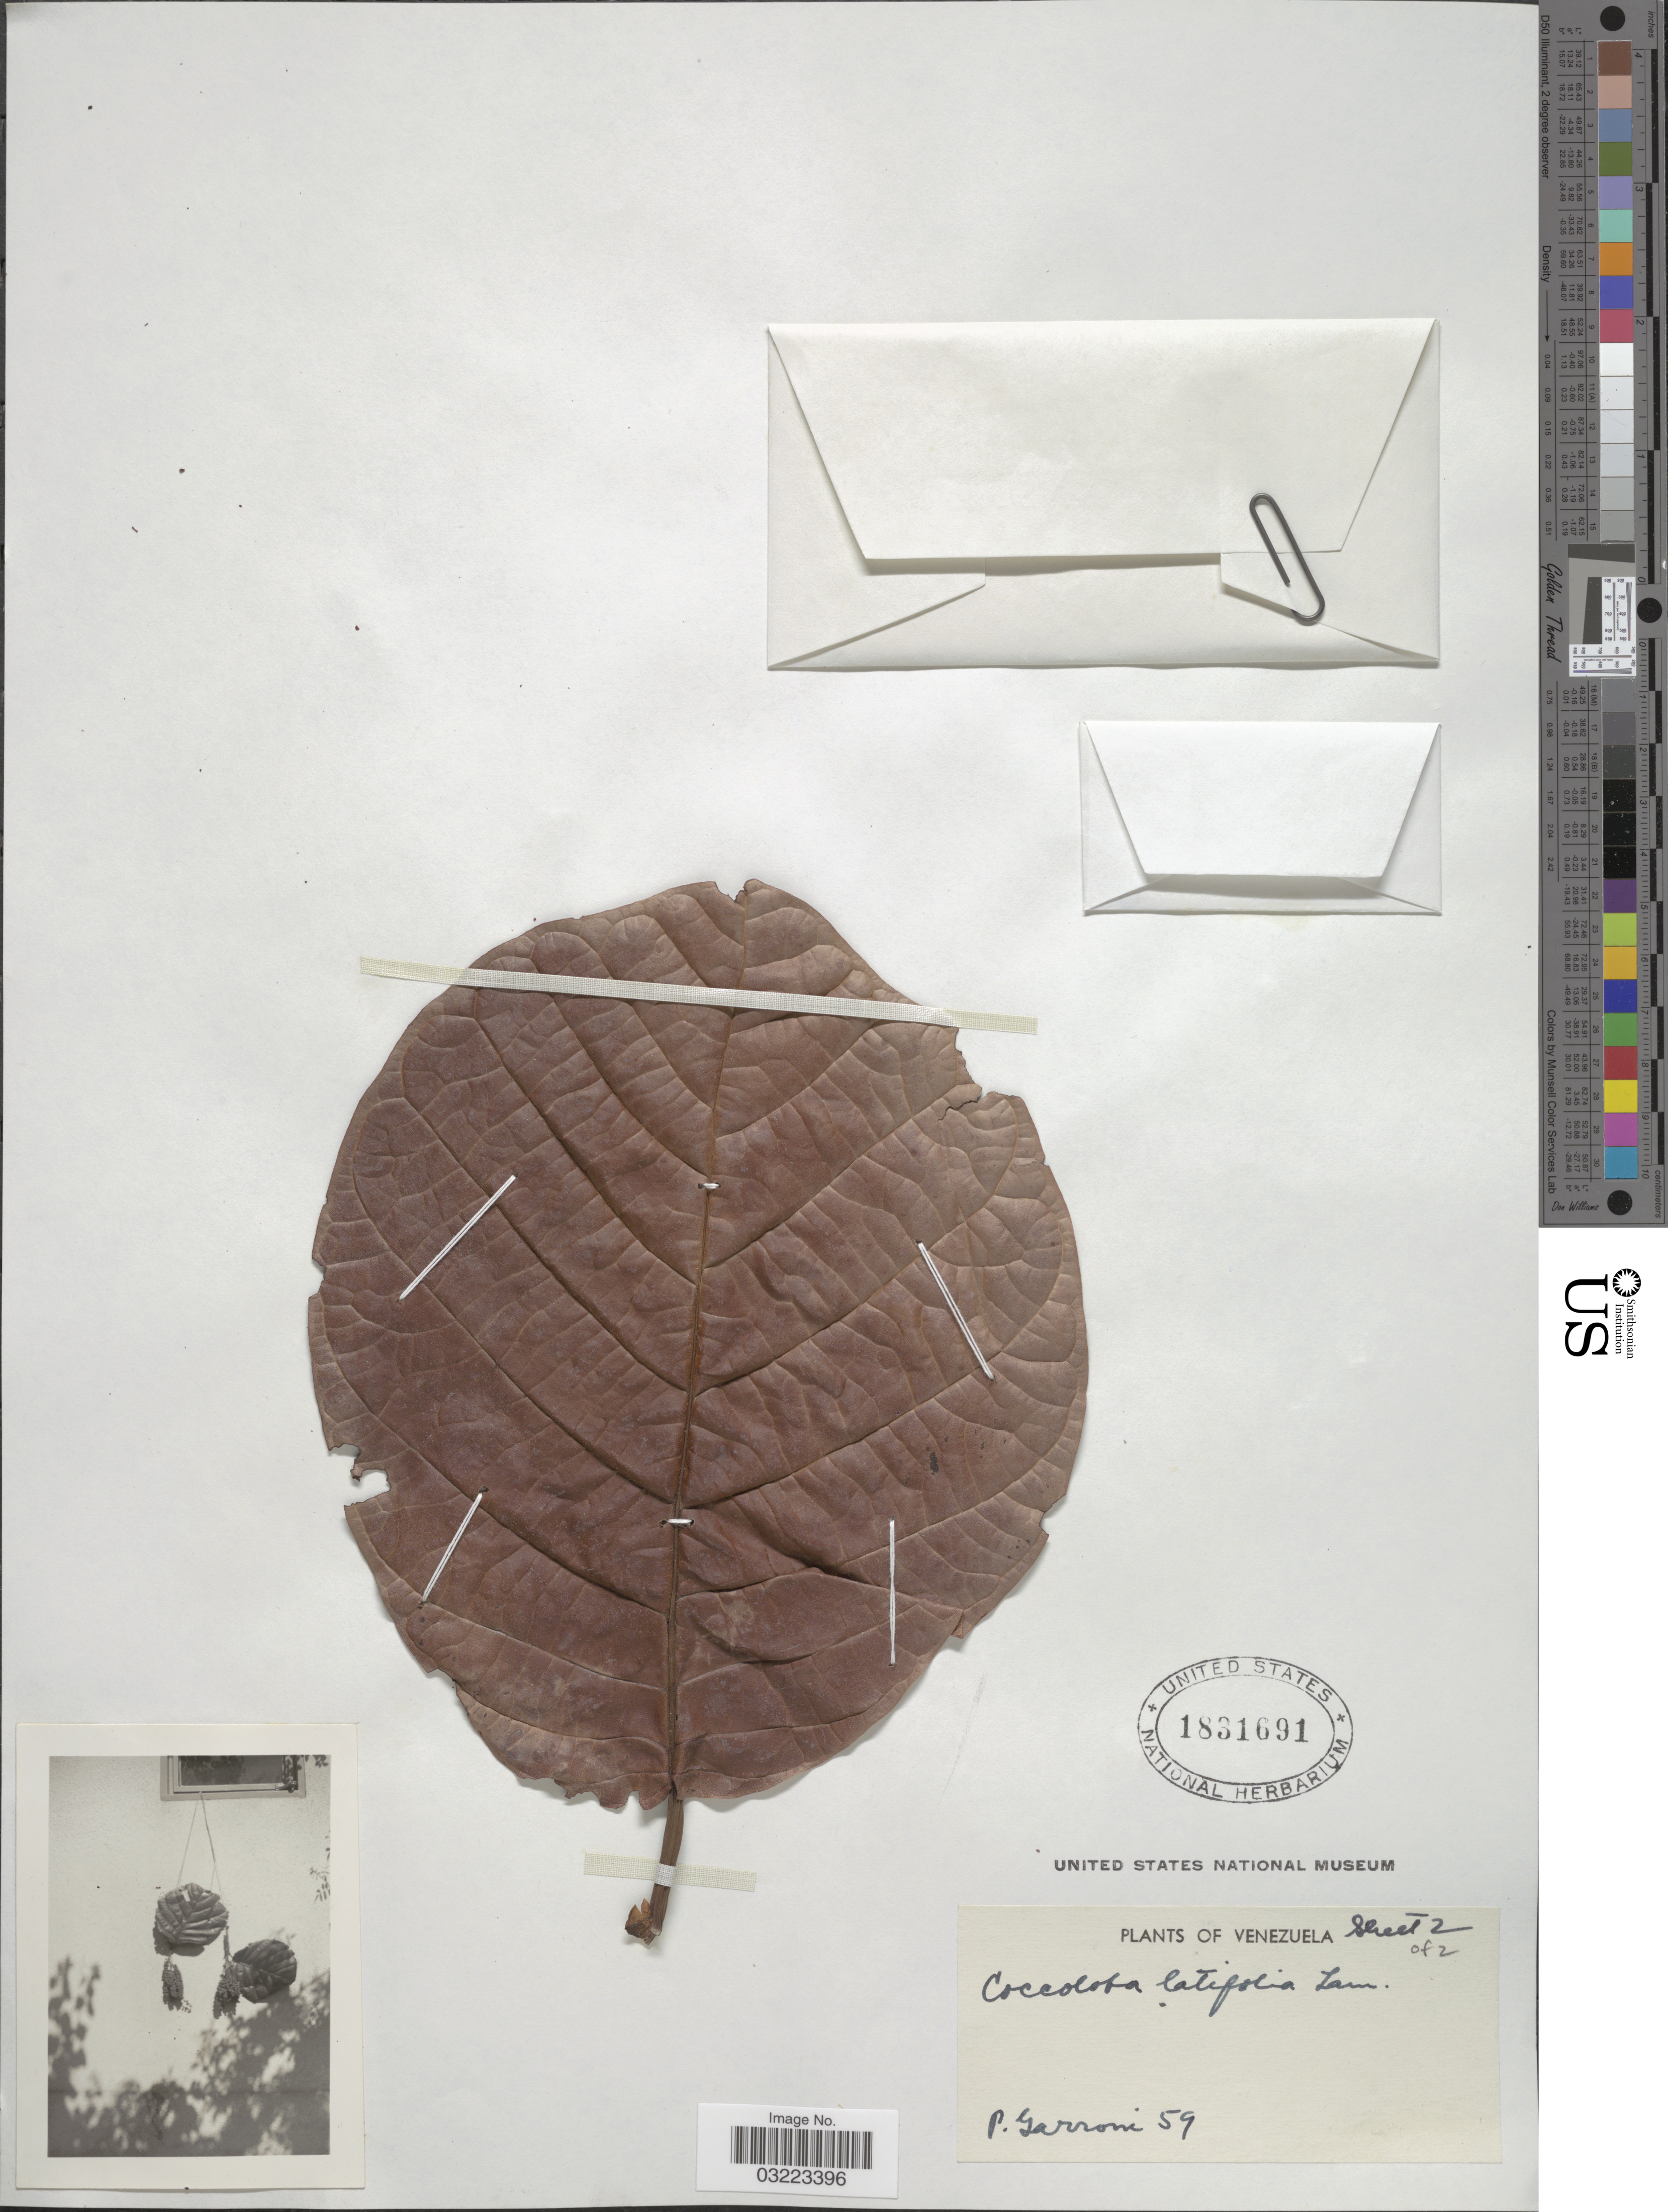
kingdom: Plantae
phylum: Tracheophyta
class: Magnoliopsida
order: Caryophyllales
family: Polygonaceae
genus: Coccoloba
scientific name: Coccoloba latifolia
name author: Lam.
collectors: P. Garroni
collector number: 59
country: Venezuela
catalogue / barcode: US 1831691